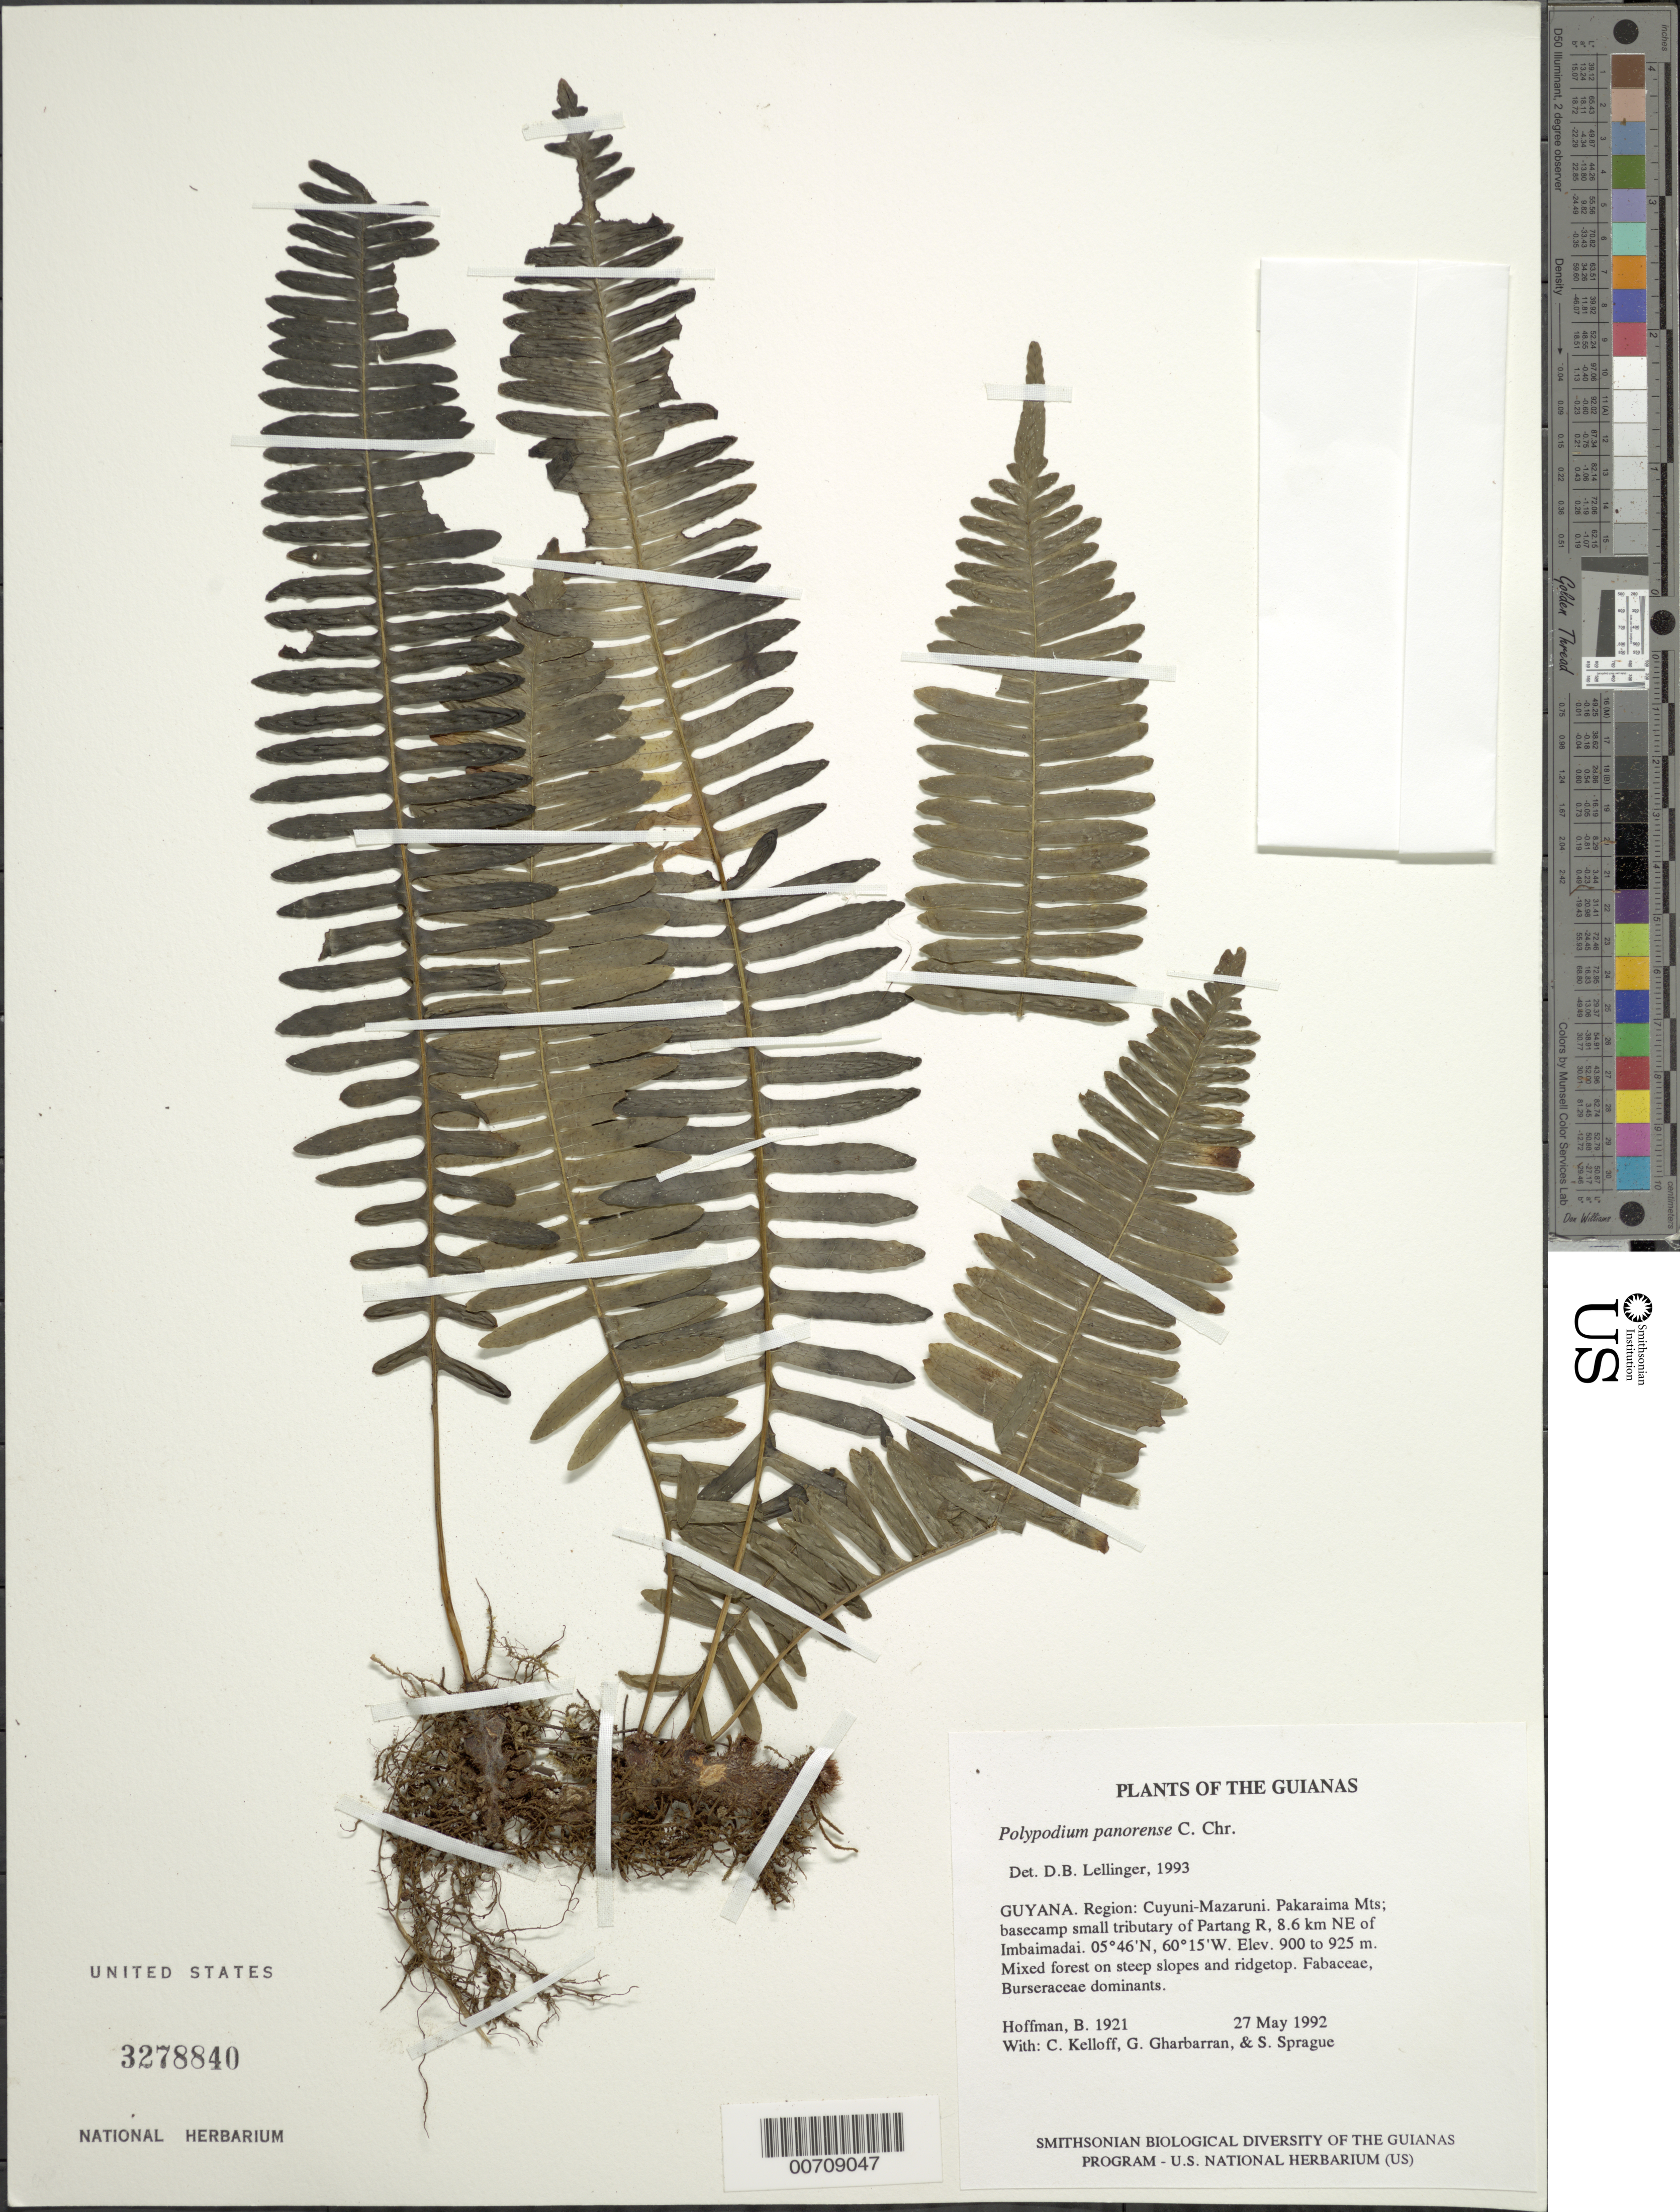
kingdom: Plantae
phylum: Tracheophyta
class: Polypodiopsida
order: Polypodiales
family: Polypodiaceae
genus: Serpocaulon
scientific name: Serpocaulon panorense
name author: (C. Chr.) A.R. Sm.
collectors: B. Hoffman, C. L. Kelloff, G. Gharbarran & S. Sprague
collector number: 1921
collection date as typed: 27 May 1992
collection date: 1992-05-27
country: Guyana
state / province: Cuyuni-Mazaruni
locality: Pakaraima Mts; basecamp on small tributary of Partang River, 8.6 km NE of Imbaimadai, 2 km W of basecamp on peak marked 2840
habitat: Mixed forest on steep slopes and ridgetop. Fabaceae, Burseraceae dominants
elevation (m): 900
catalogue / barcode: US 3278840